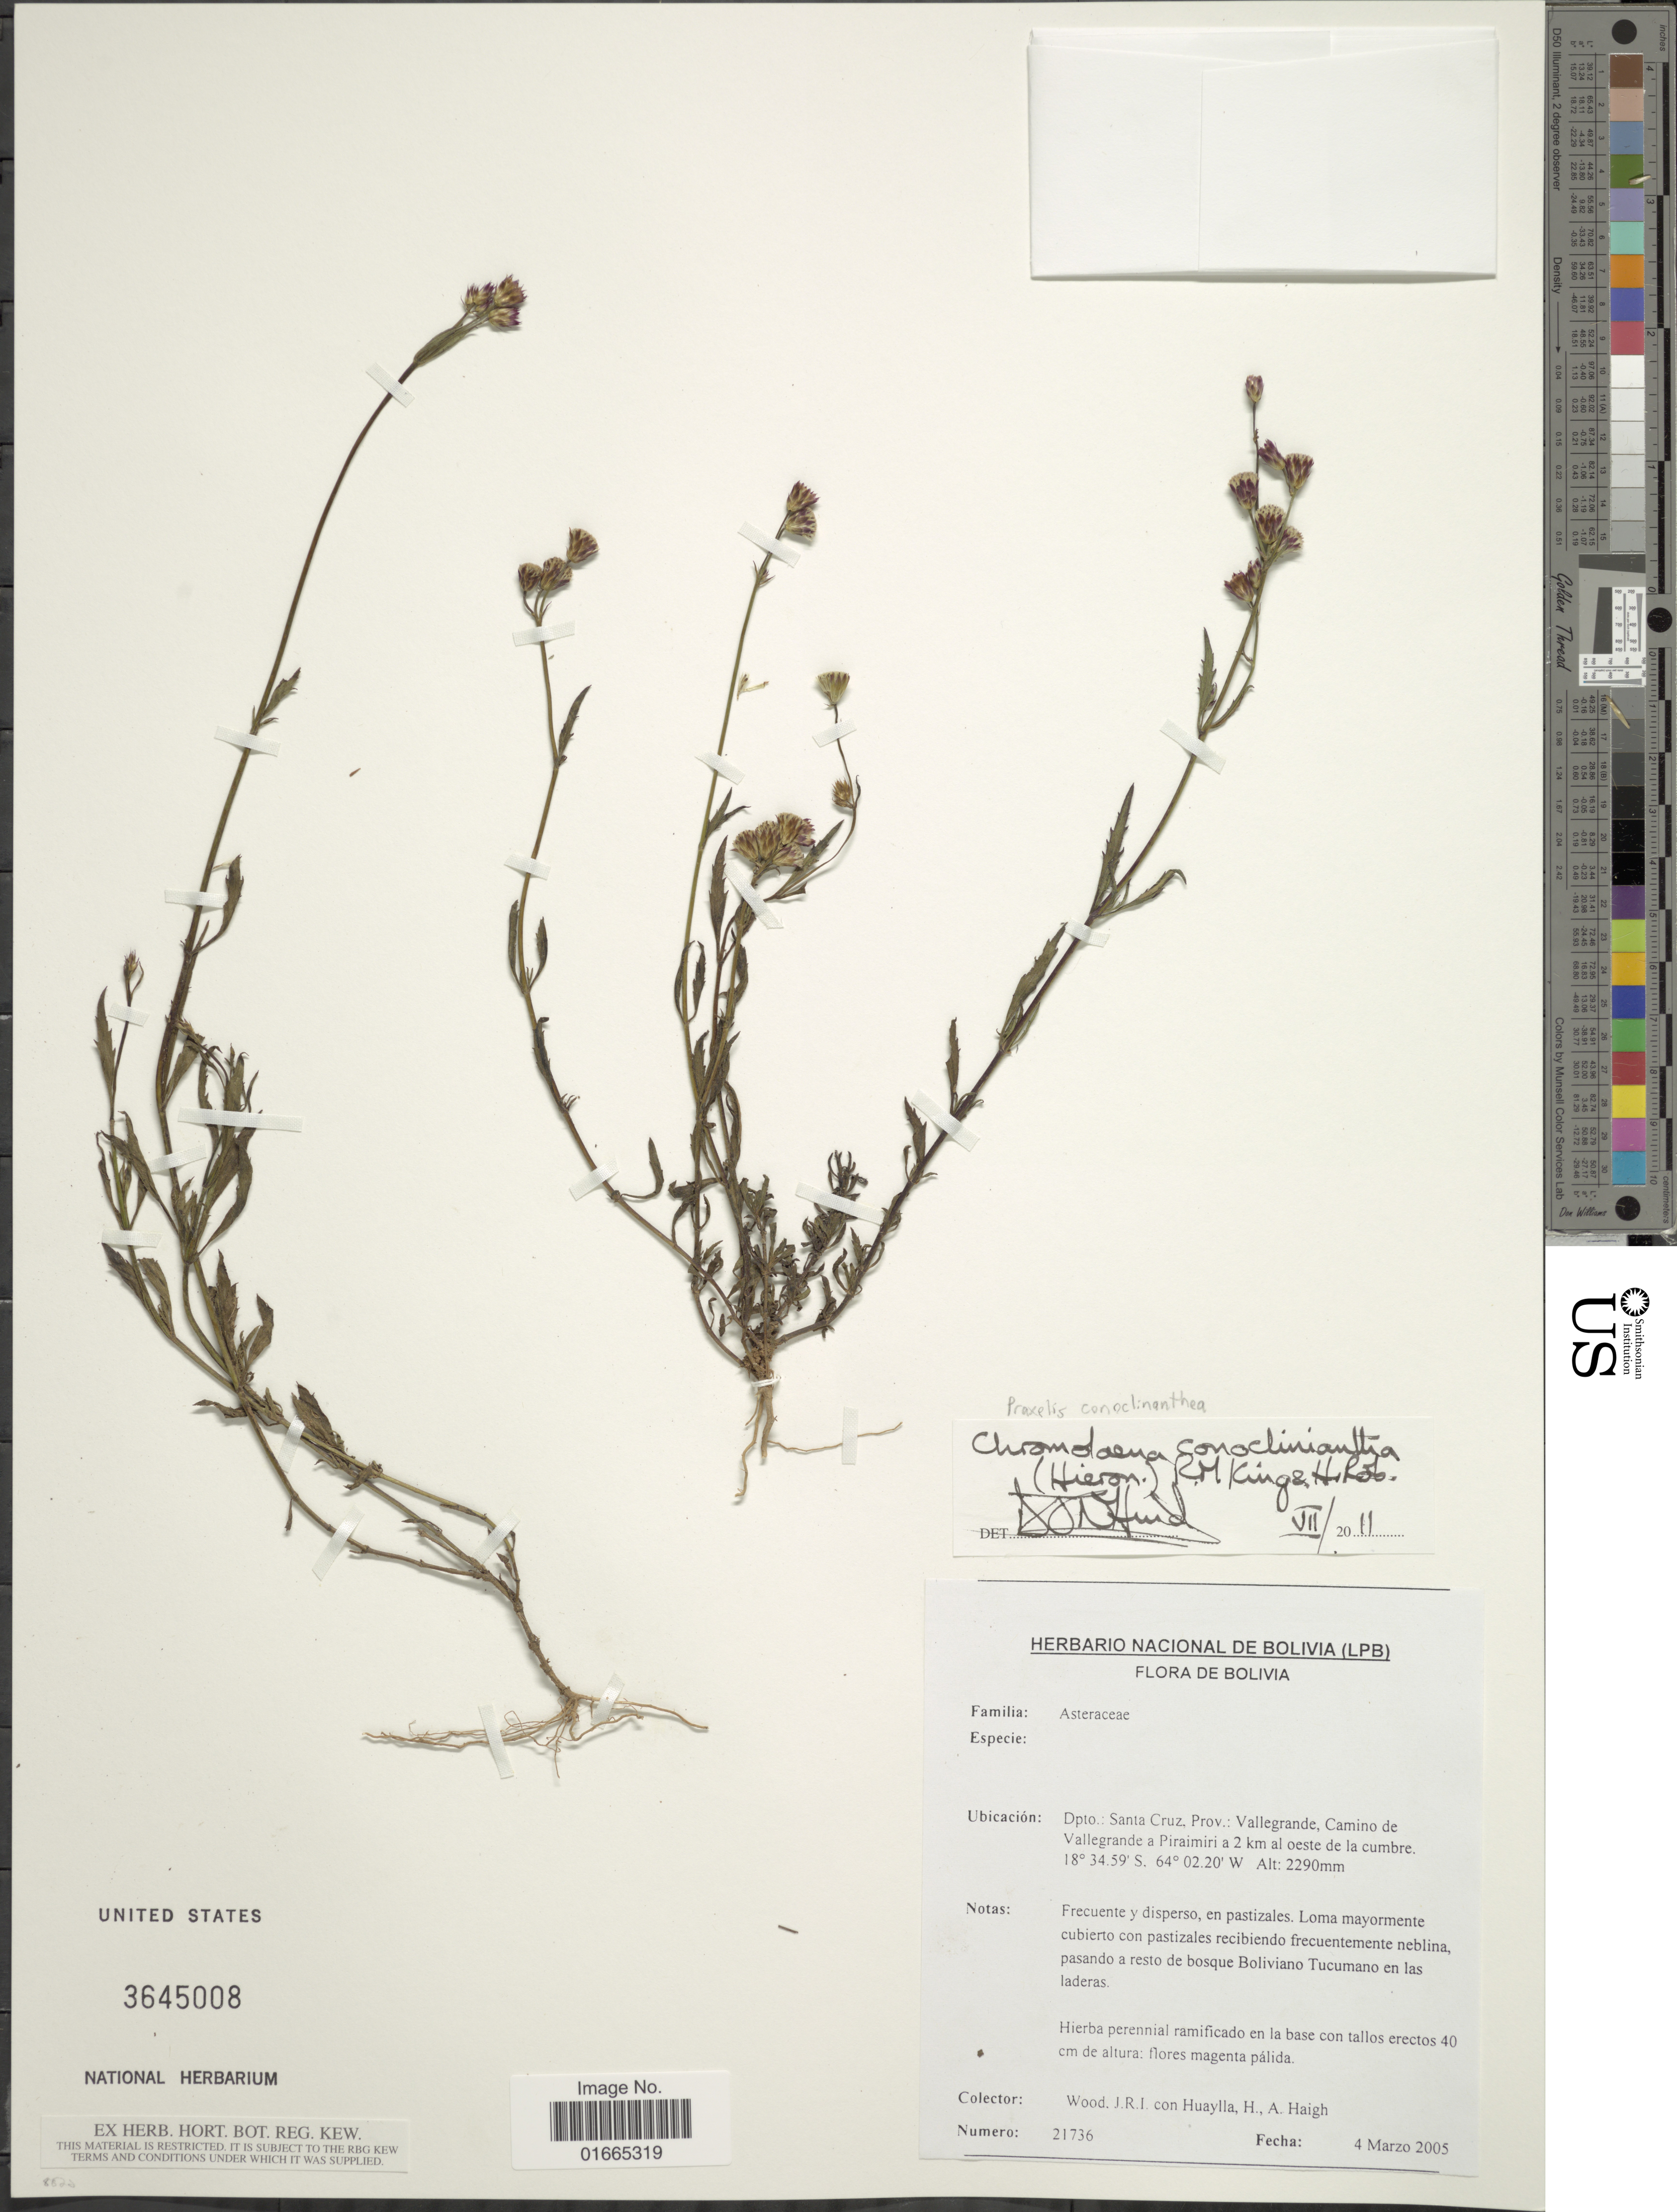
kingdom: Plantae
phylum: Tracheophyta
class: Magnoliopsida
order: Asterales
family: Asteraceae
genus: Praxelis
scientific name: Praxelis conoclinanthia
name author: (Hieron.) R.M. King & H. Rob.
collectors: J. R. I. Wood, H. Huaylla & A. Haigh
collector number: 21736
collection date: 2005-03-04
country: Bolivia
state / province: Santa Cruz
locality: Dpto.: Santa Cruz, Prov.: Vallegrande, Camino de Vallegrande a Piraimiri a 2 km al oeste de la cumbre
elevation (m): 2290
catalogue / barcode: US 3645008